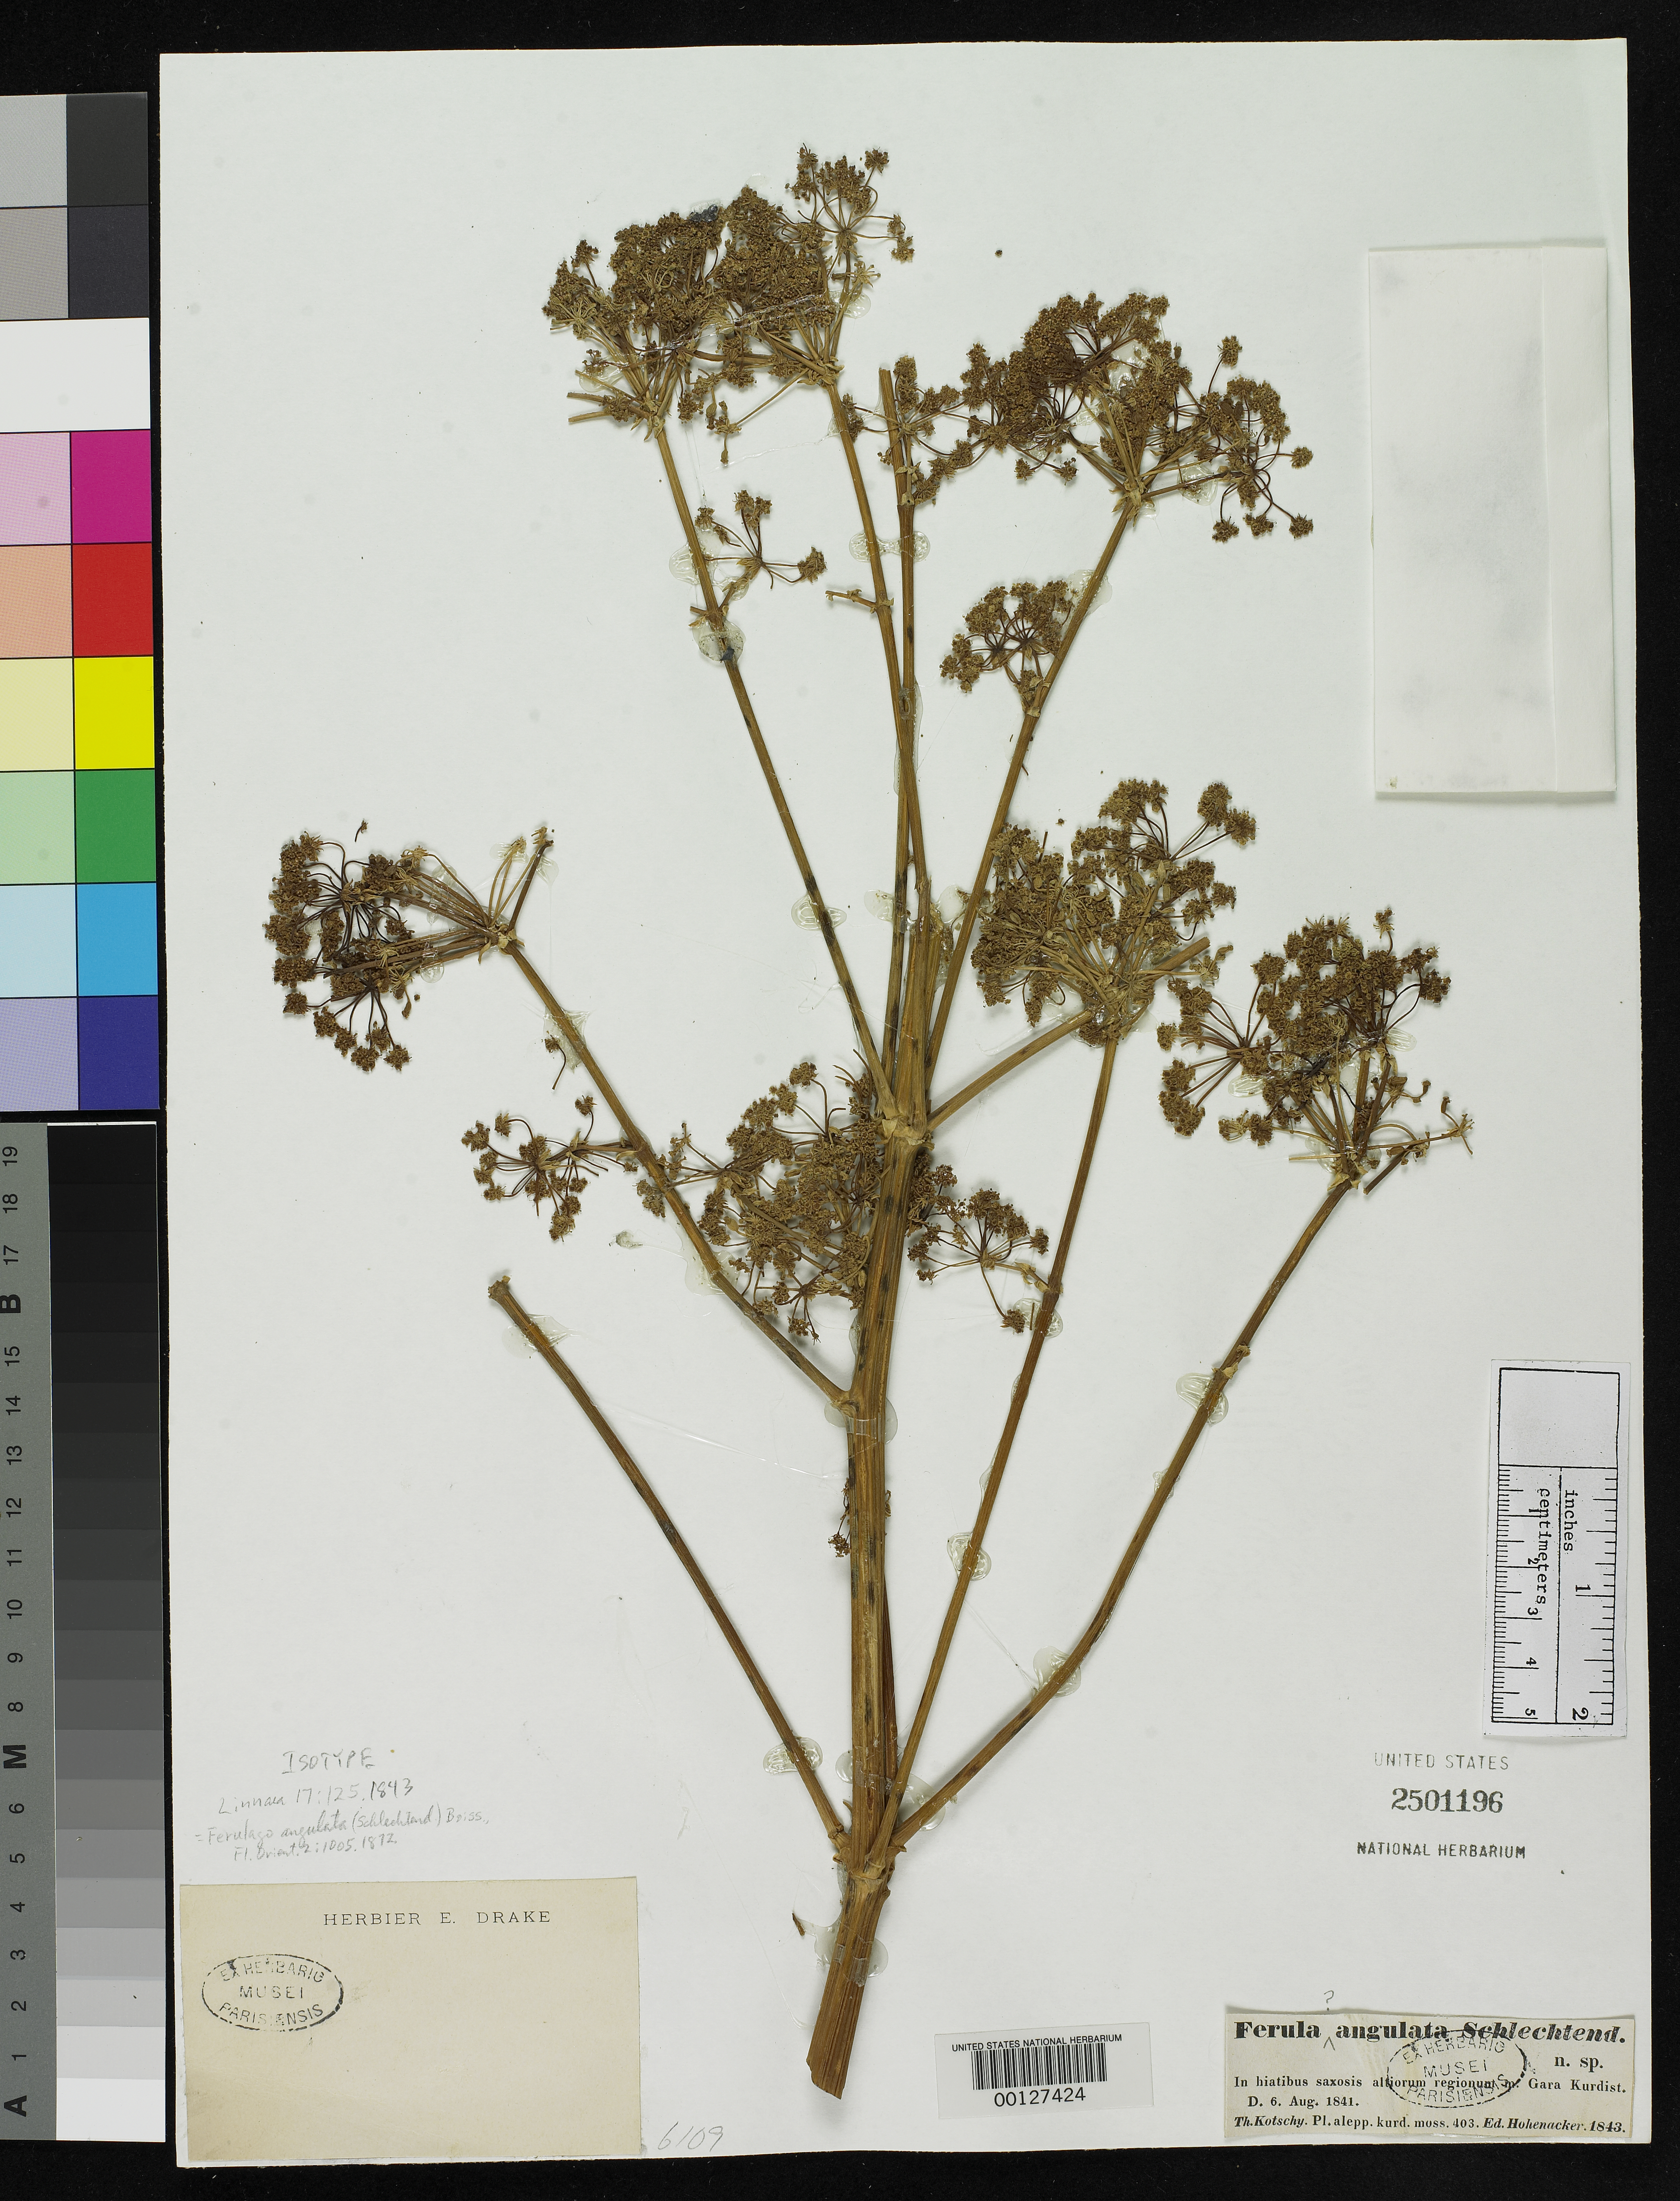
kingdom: Plantae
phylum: Tracheophyta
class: Magnoliopsida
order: Apiales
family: Apiaceae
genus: Ferula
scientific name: Ferula angulata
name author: Schltdl.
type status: Isotype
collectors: K. G. Kotschy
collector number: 403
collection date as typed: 06 Aug 1841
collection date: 1841-08-06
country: Turkey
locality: Kurtdistan, Mt. Gara.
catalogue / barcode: US 2501196